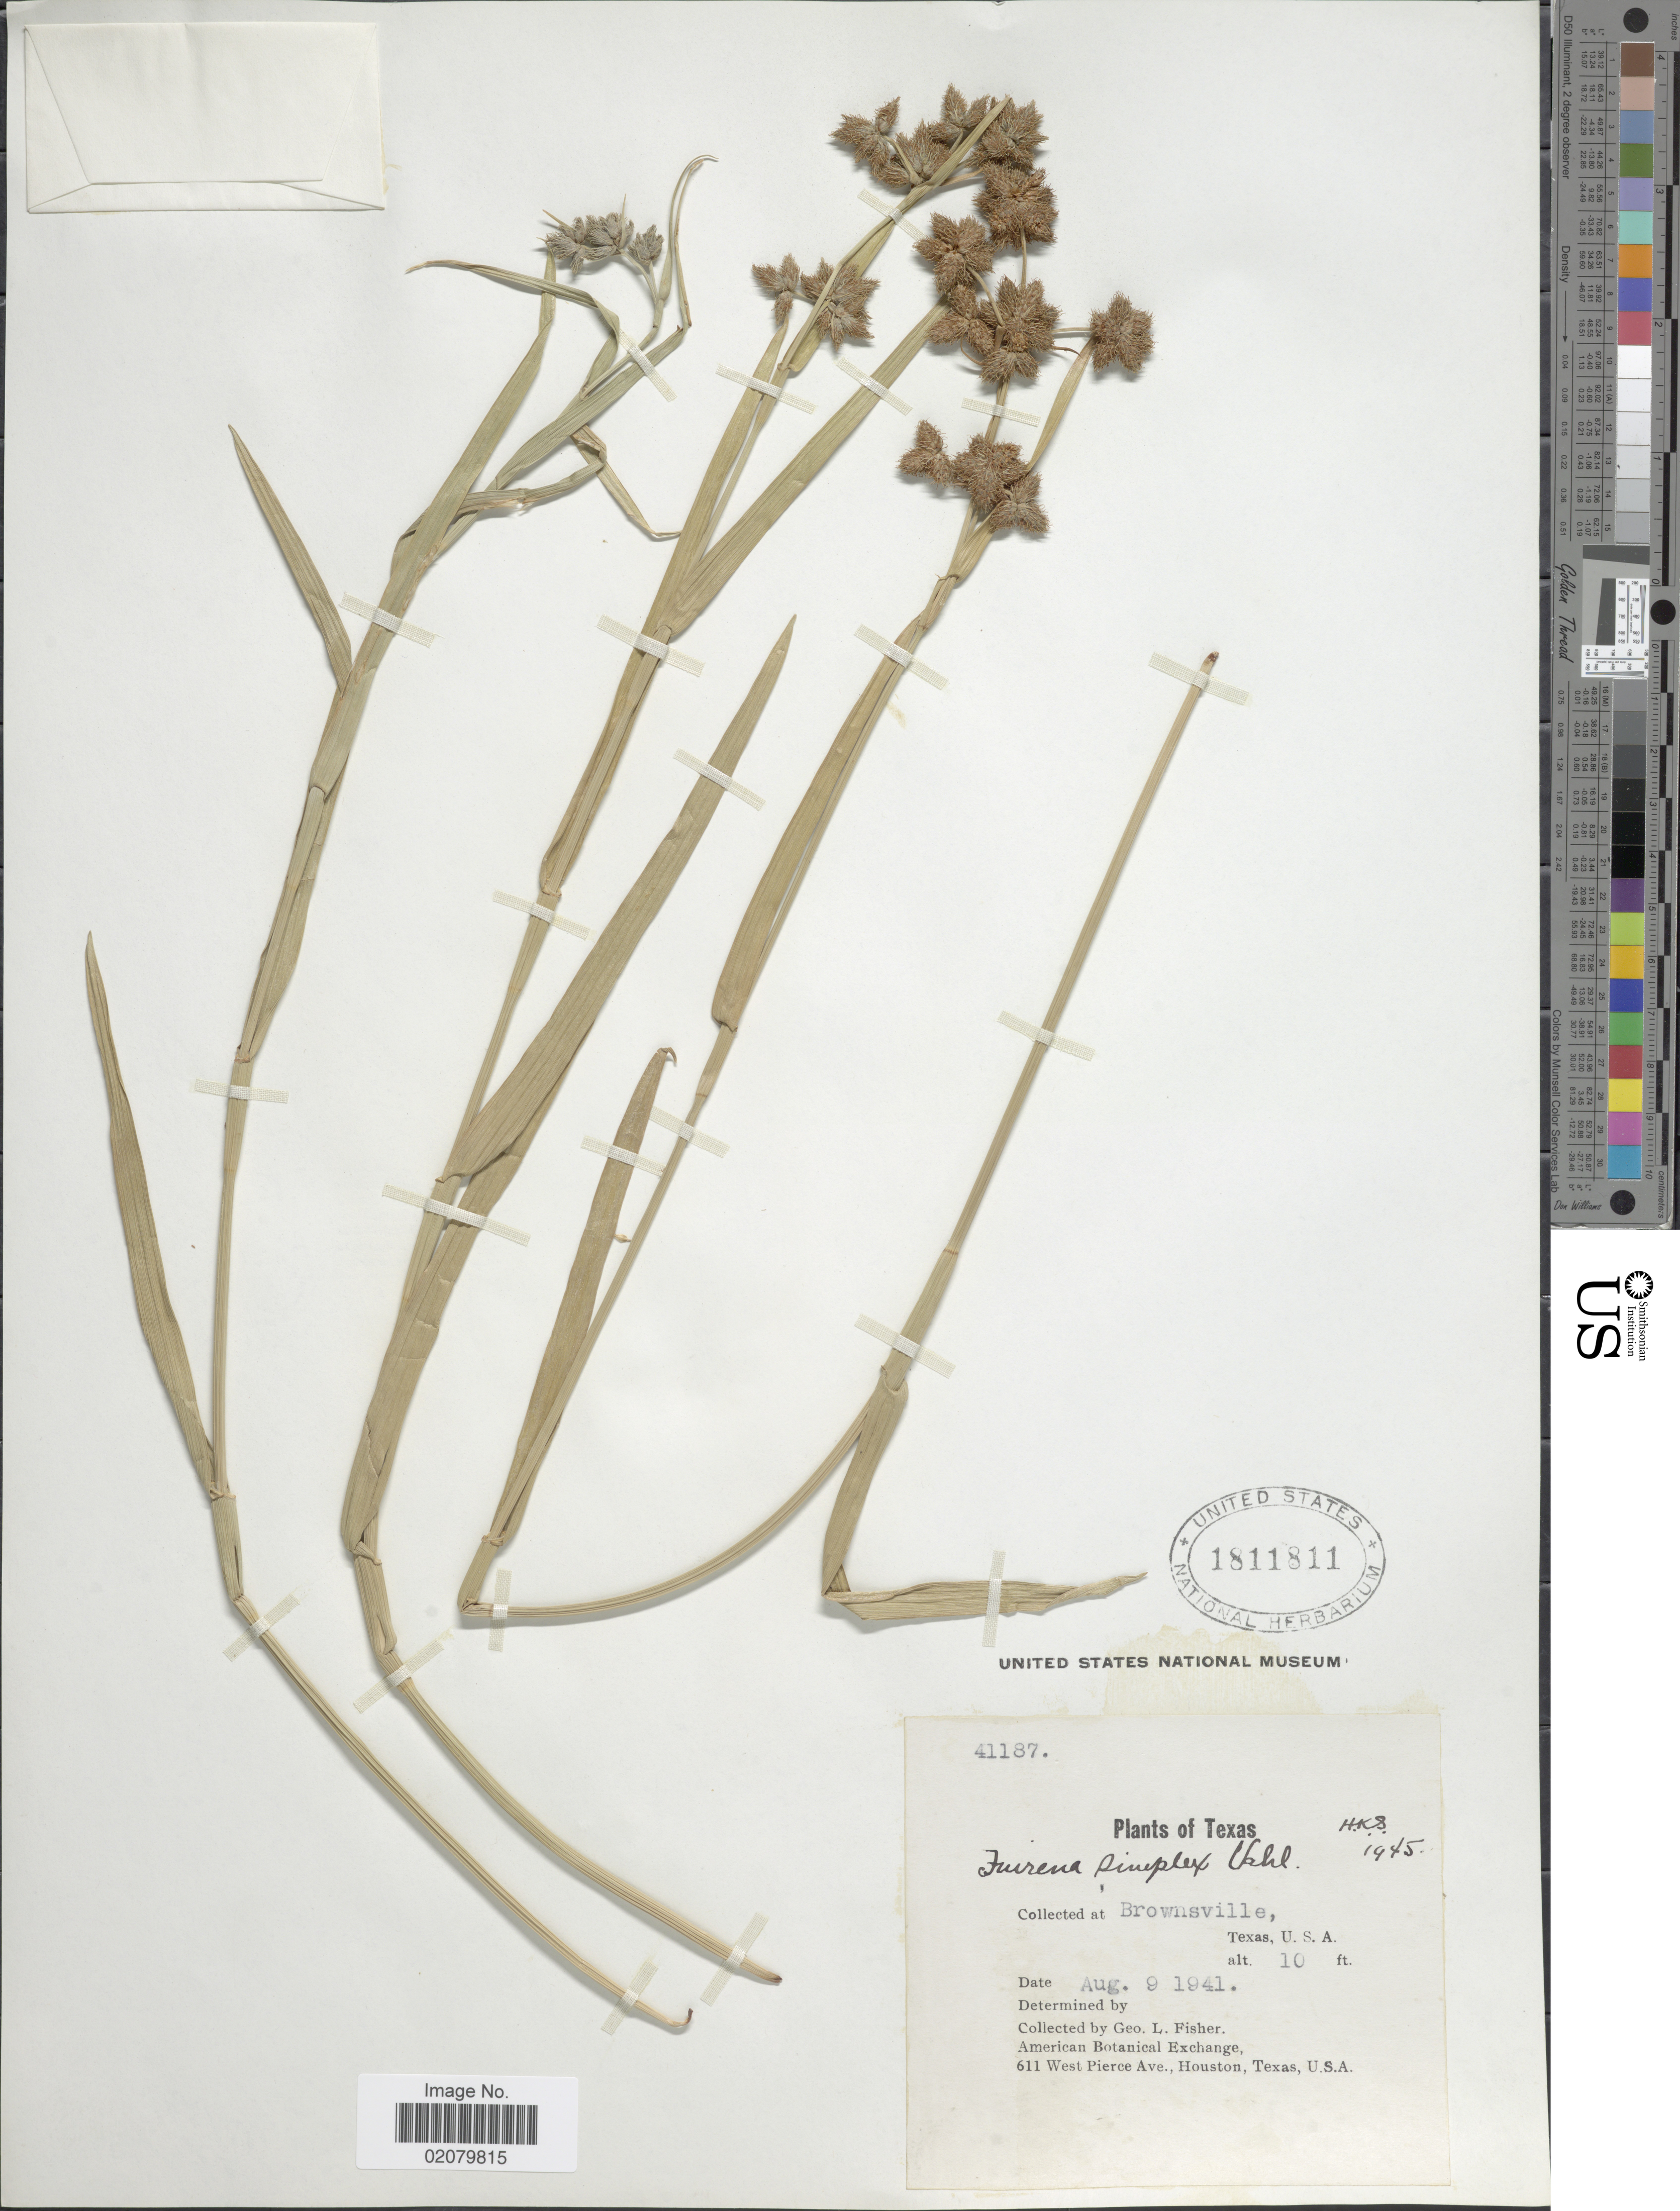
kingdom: Plantae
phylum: Tracheophyta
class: Liliopsida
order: Poales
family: Cyperaceae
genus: Fuirena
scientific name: Fuirena simplex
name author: Vahl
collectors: G. L. Fisher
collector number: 41187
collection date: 1941-08-09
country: United States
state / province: Texas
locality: Brownsville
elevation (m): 3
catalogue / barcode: US 1811811